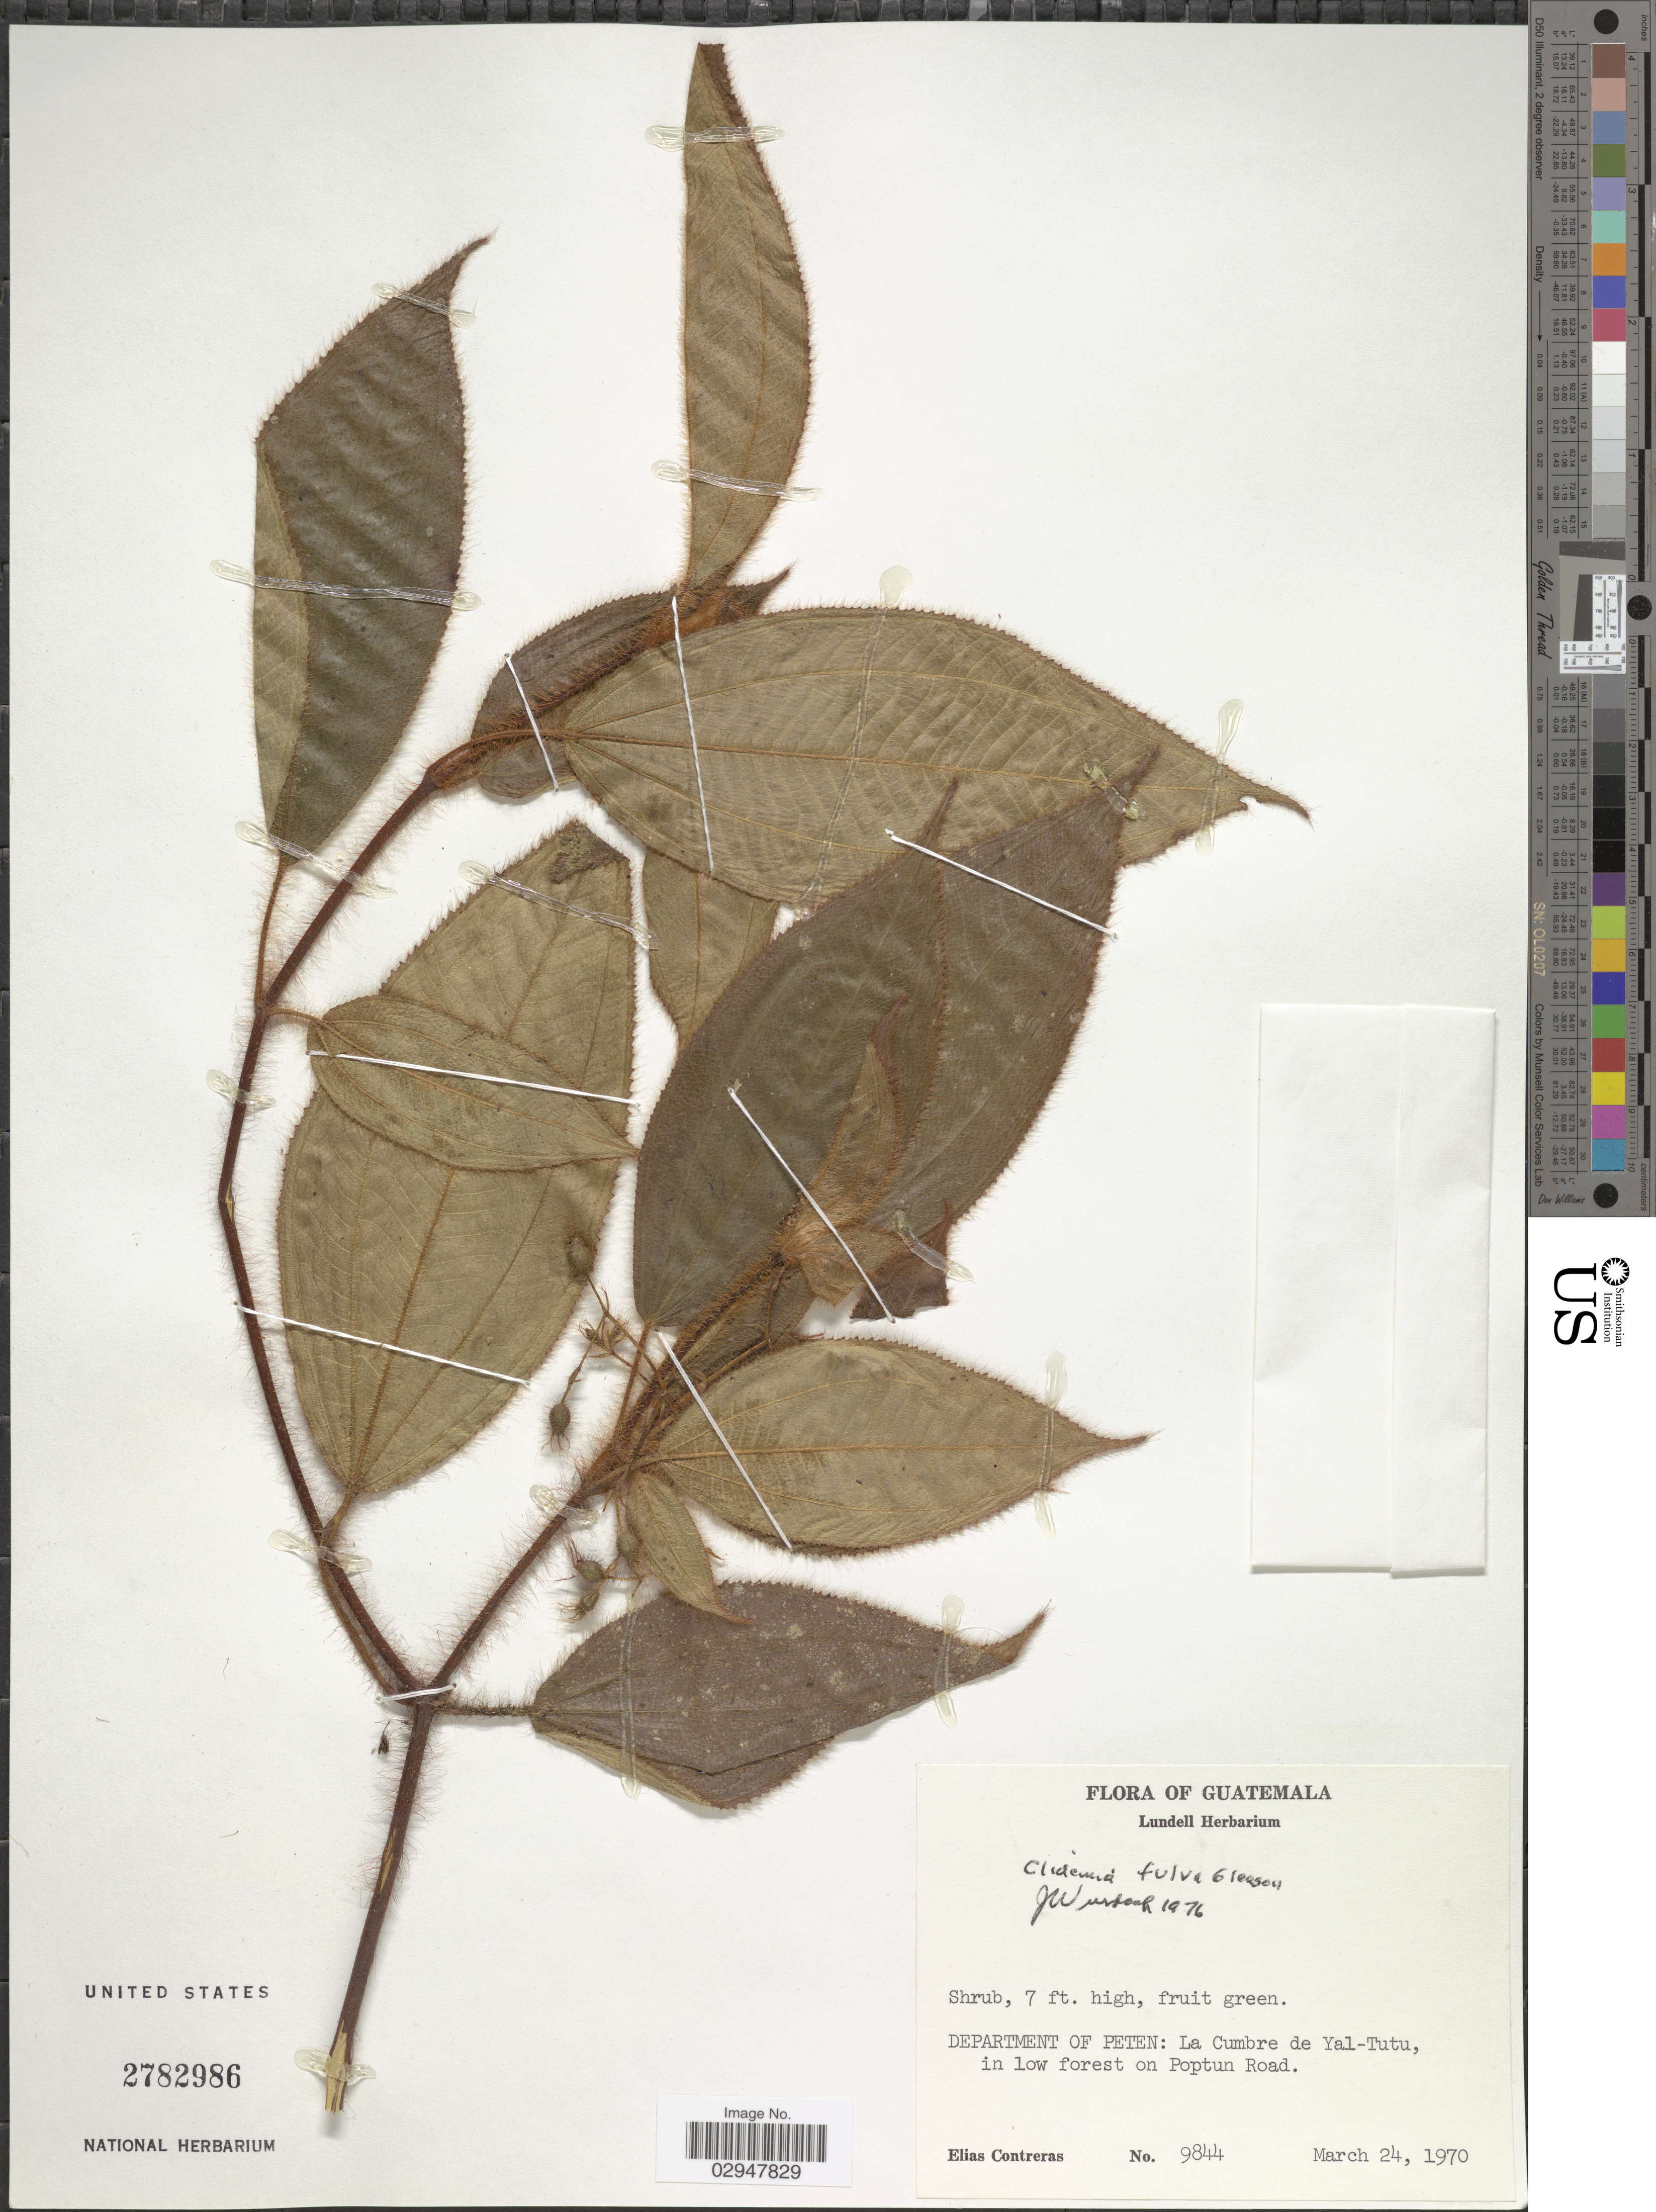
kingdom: Plantae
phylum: Tracheophyta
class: Magnoliopsida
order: Myrtales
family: Melastomataceae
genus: Clidemia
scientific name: Clidemia fulva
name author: Gleason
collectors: E. Contreras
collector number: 9844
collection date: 1970-03-24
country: Guatemala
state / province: El Petén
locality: Department of Peten: La Cumbre de Yal-Tutu, in low forest on Poptun Road.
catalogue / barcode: US 2782986